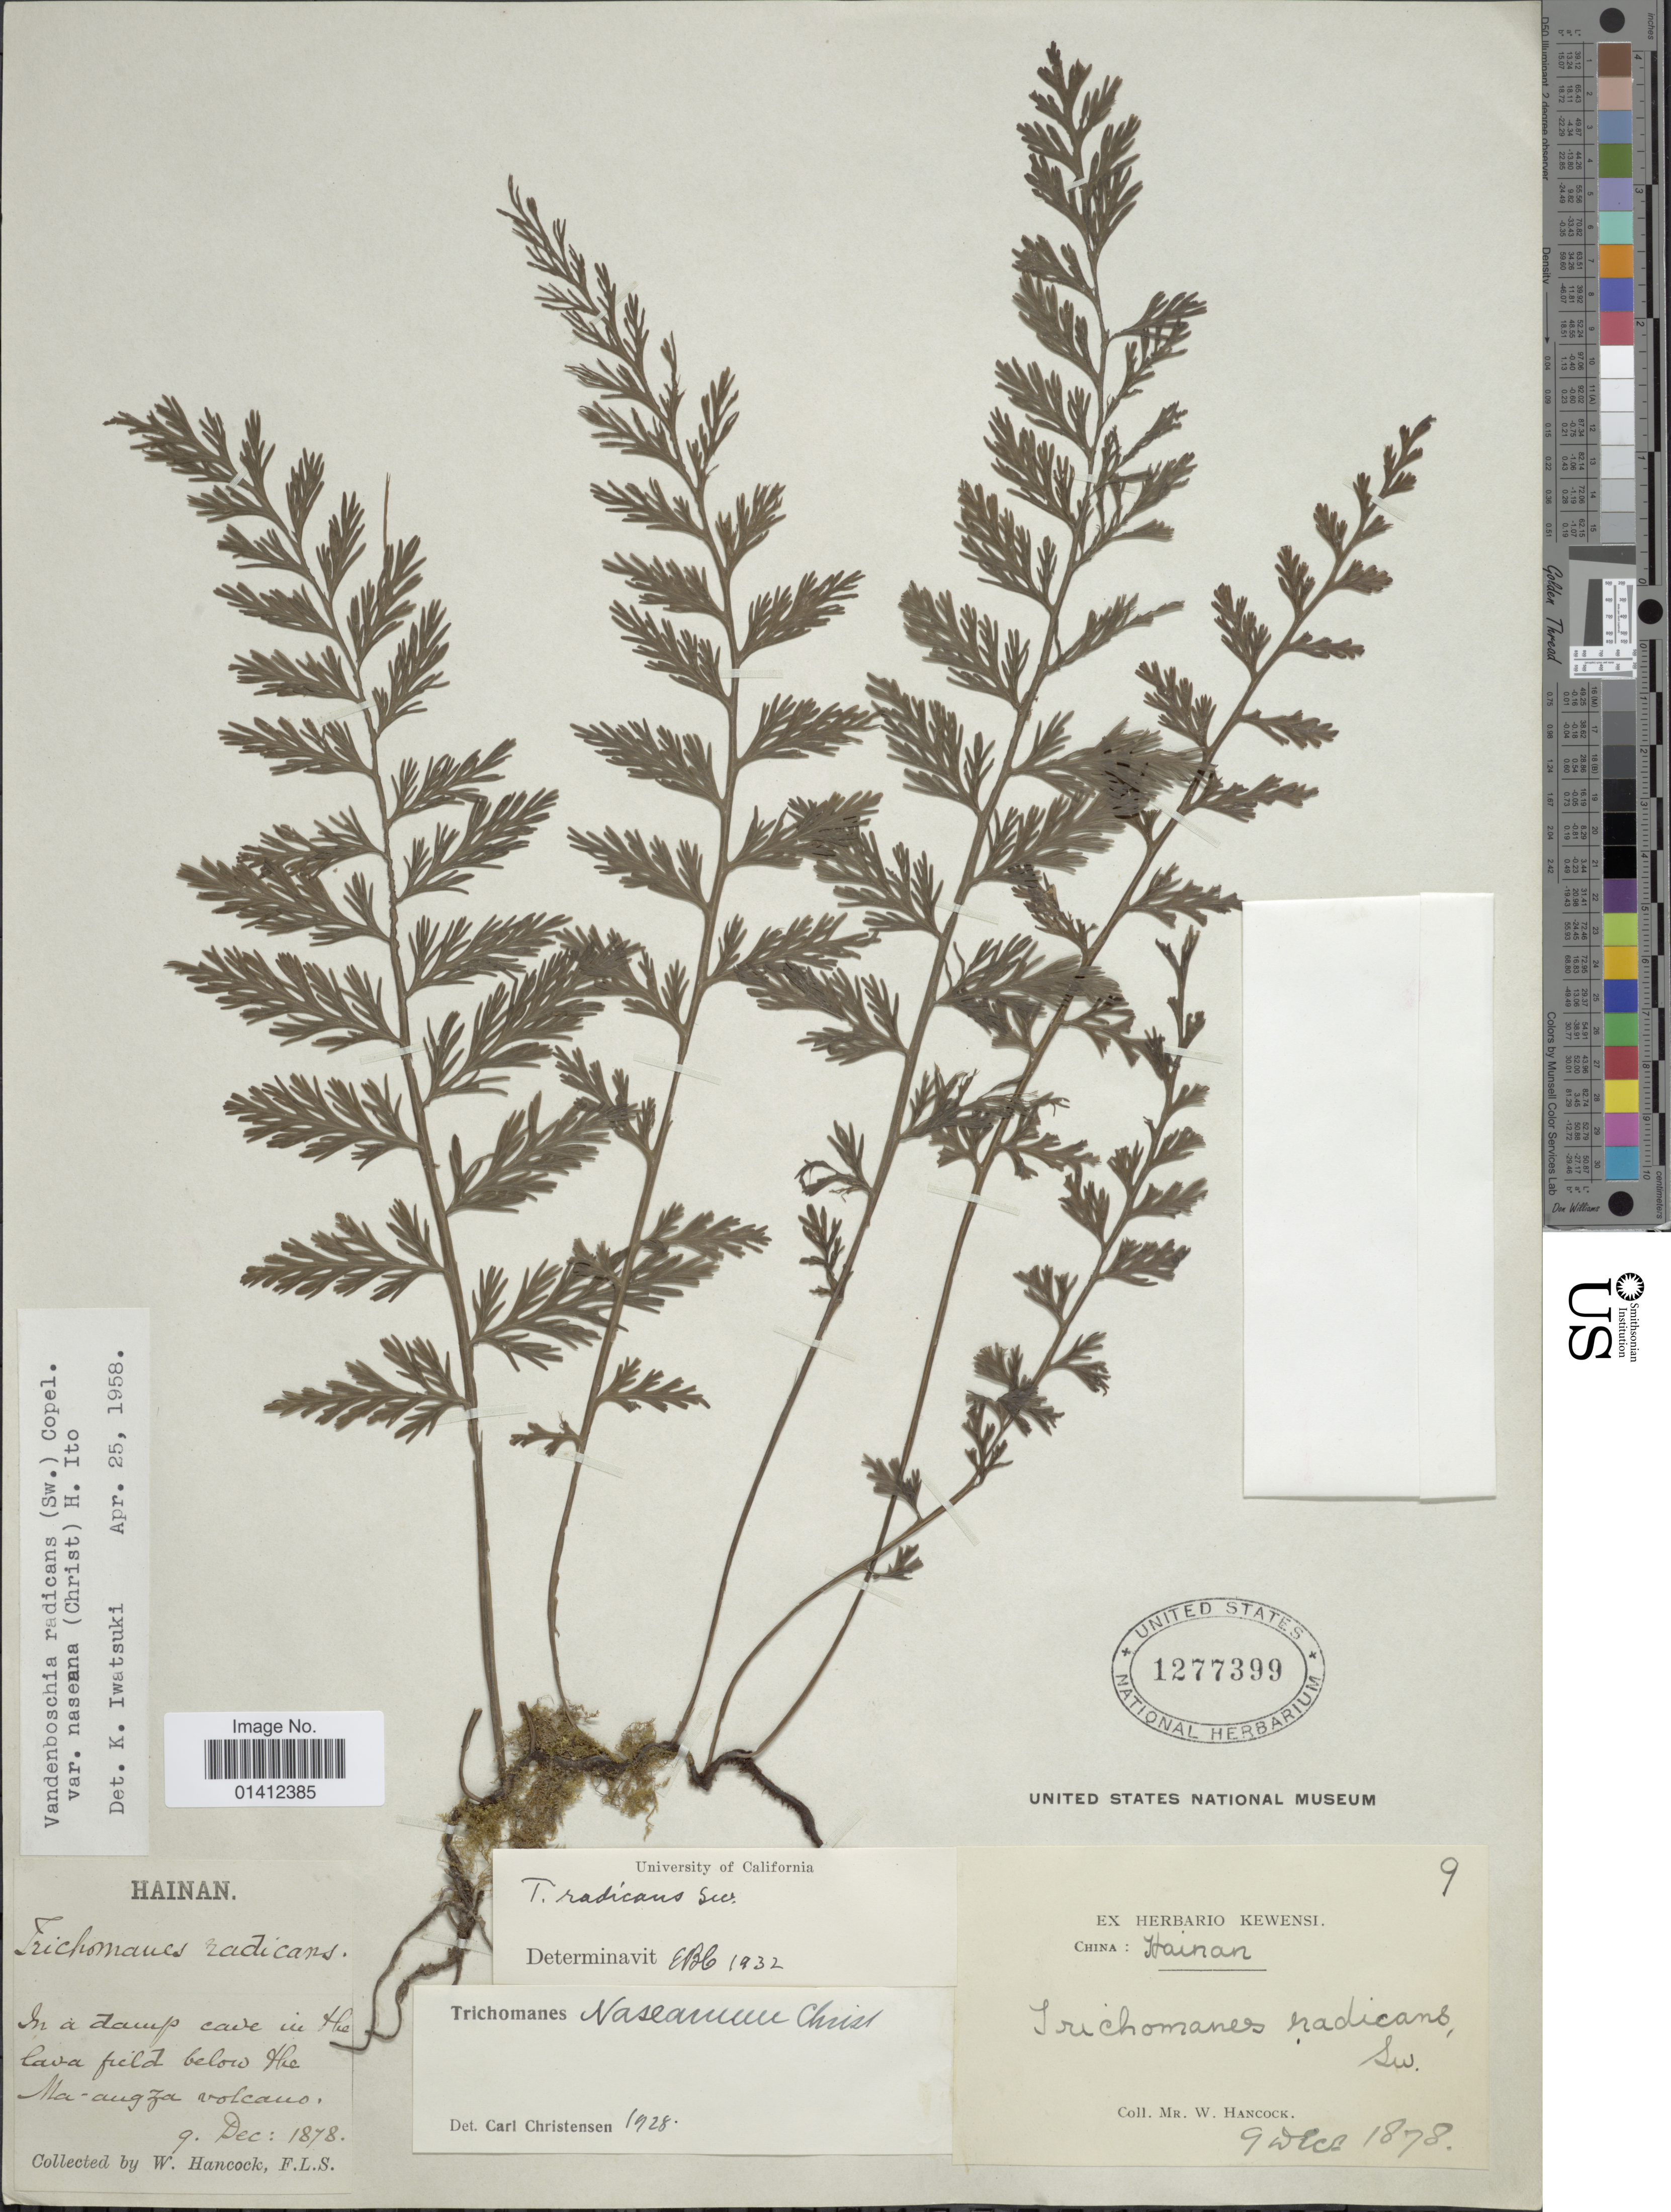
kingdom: Plantae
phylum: Tracheophyta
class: Polypodiopsida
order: Hymenophyllales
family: Hymenophyllaceae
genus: Vandenboschia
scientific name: Vandenboschia radicans var. naseana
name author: (Christ) H. Itô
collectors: W. Hancock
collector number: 9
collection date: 1878-12-09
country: China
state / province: Hainan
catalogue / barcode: US 1277399